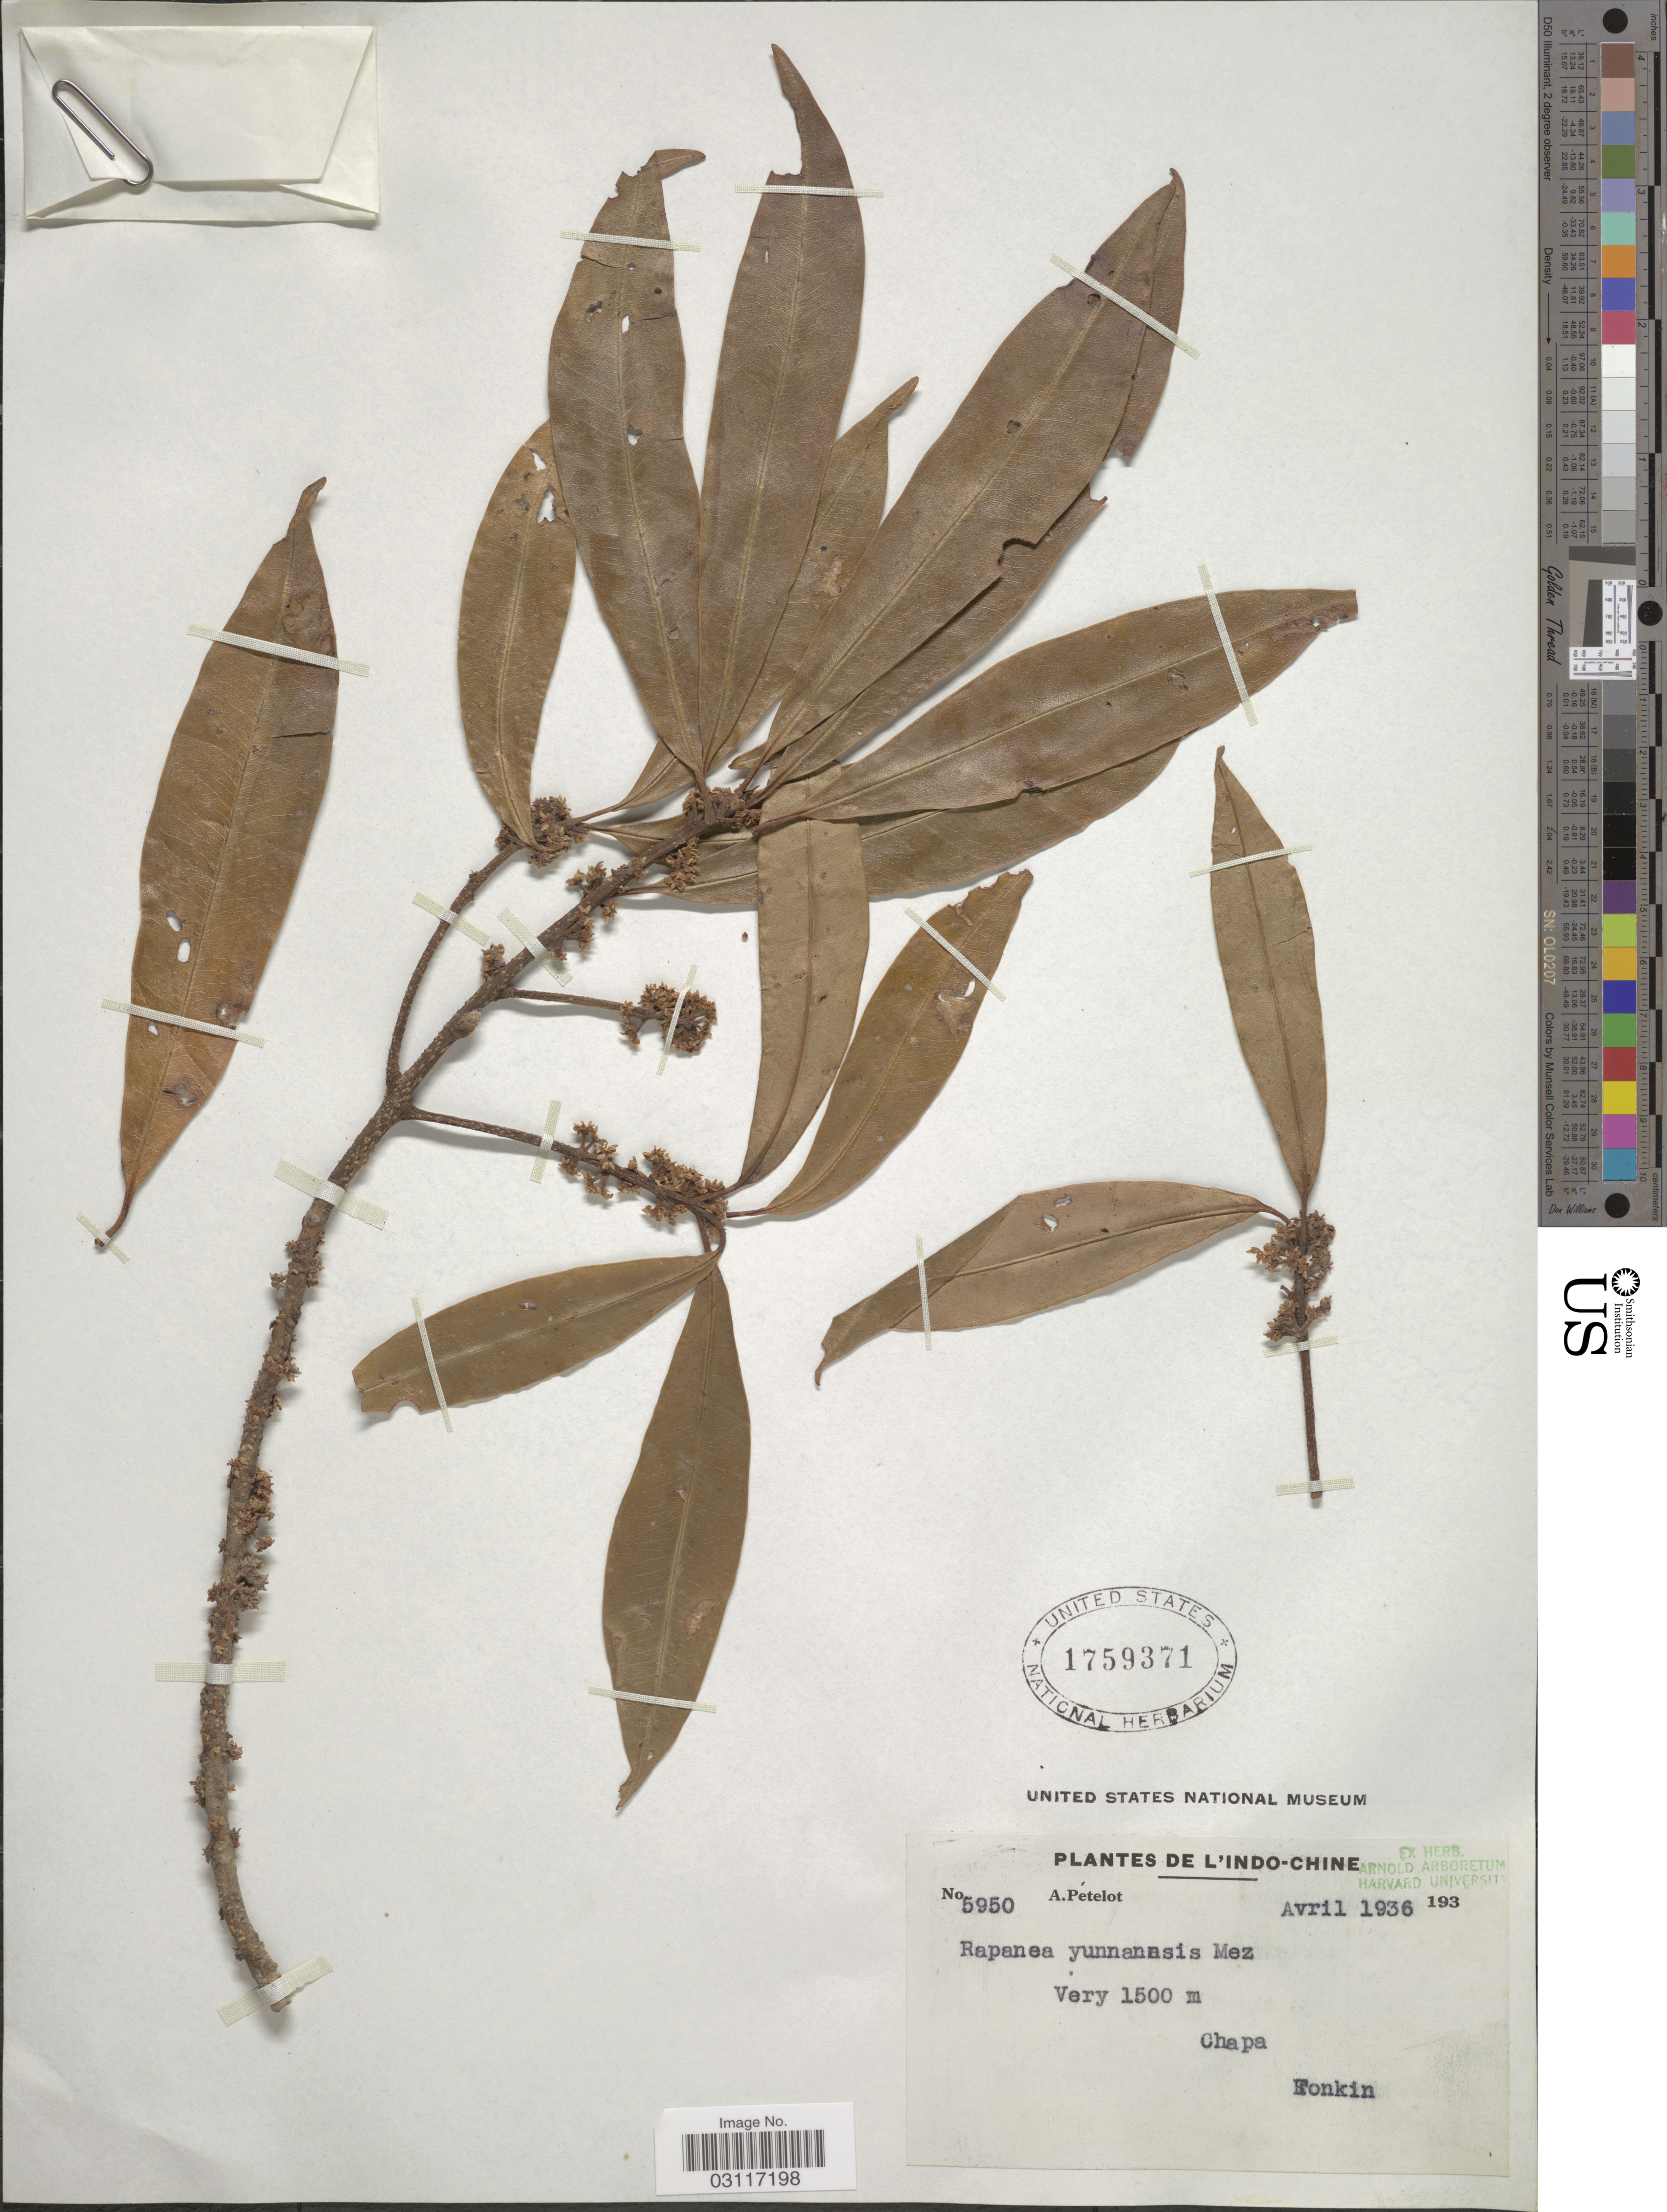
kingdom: Plantae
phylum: Tracheophyta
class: Magnoliopsida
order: Ericales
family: Primulaceae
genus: Myrsine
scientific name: Myrsine seguinii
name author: H. Lév.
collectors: A. Petelot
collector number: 5950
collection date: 1936-04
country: Vietnam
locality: L'Indo-Chine. Chapa, Tonkin.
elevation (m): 1500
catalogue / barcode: US 1759371